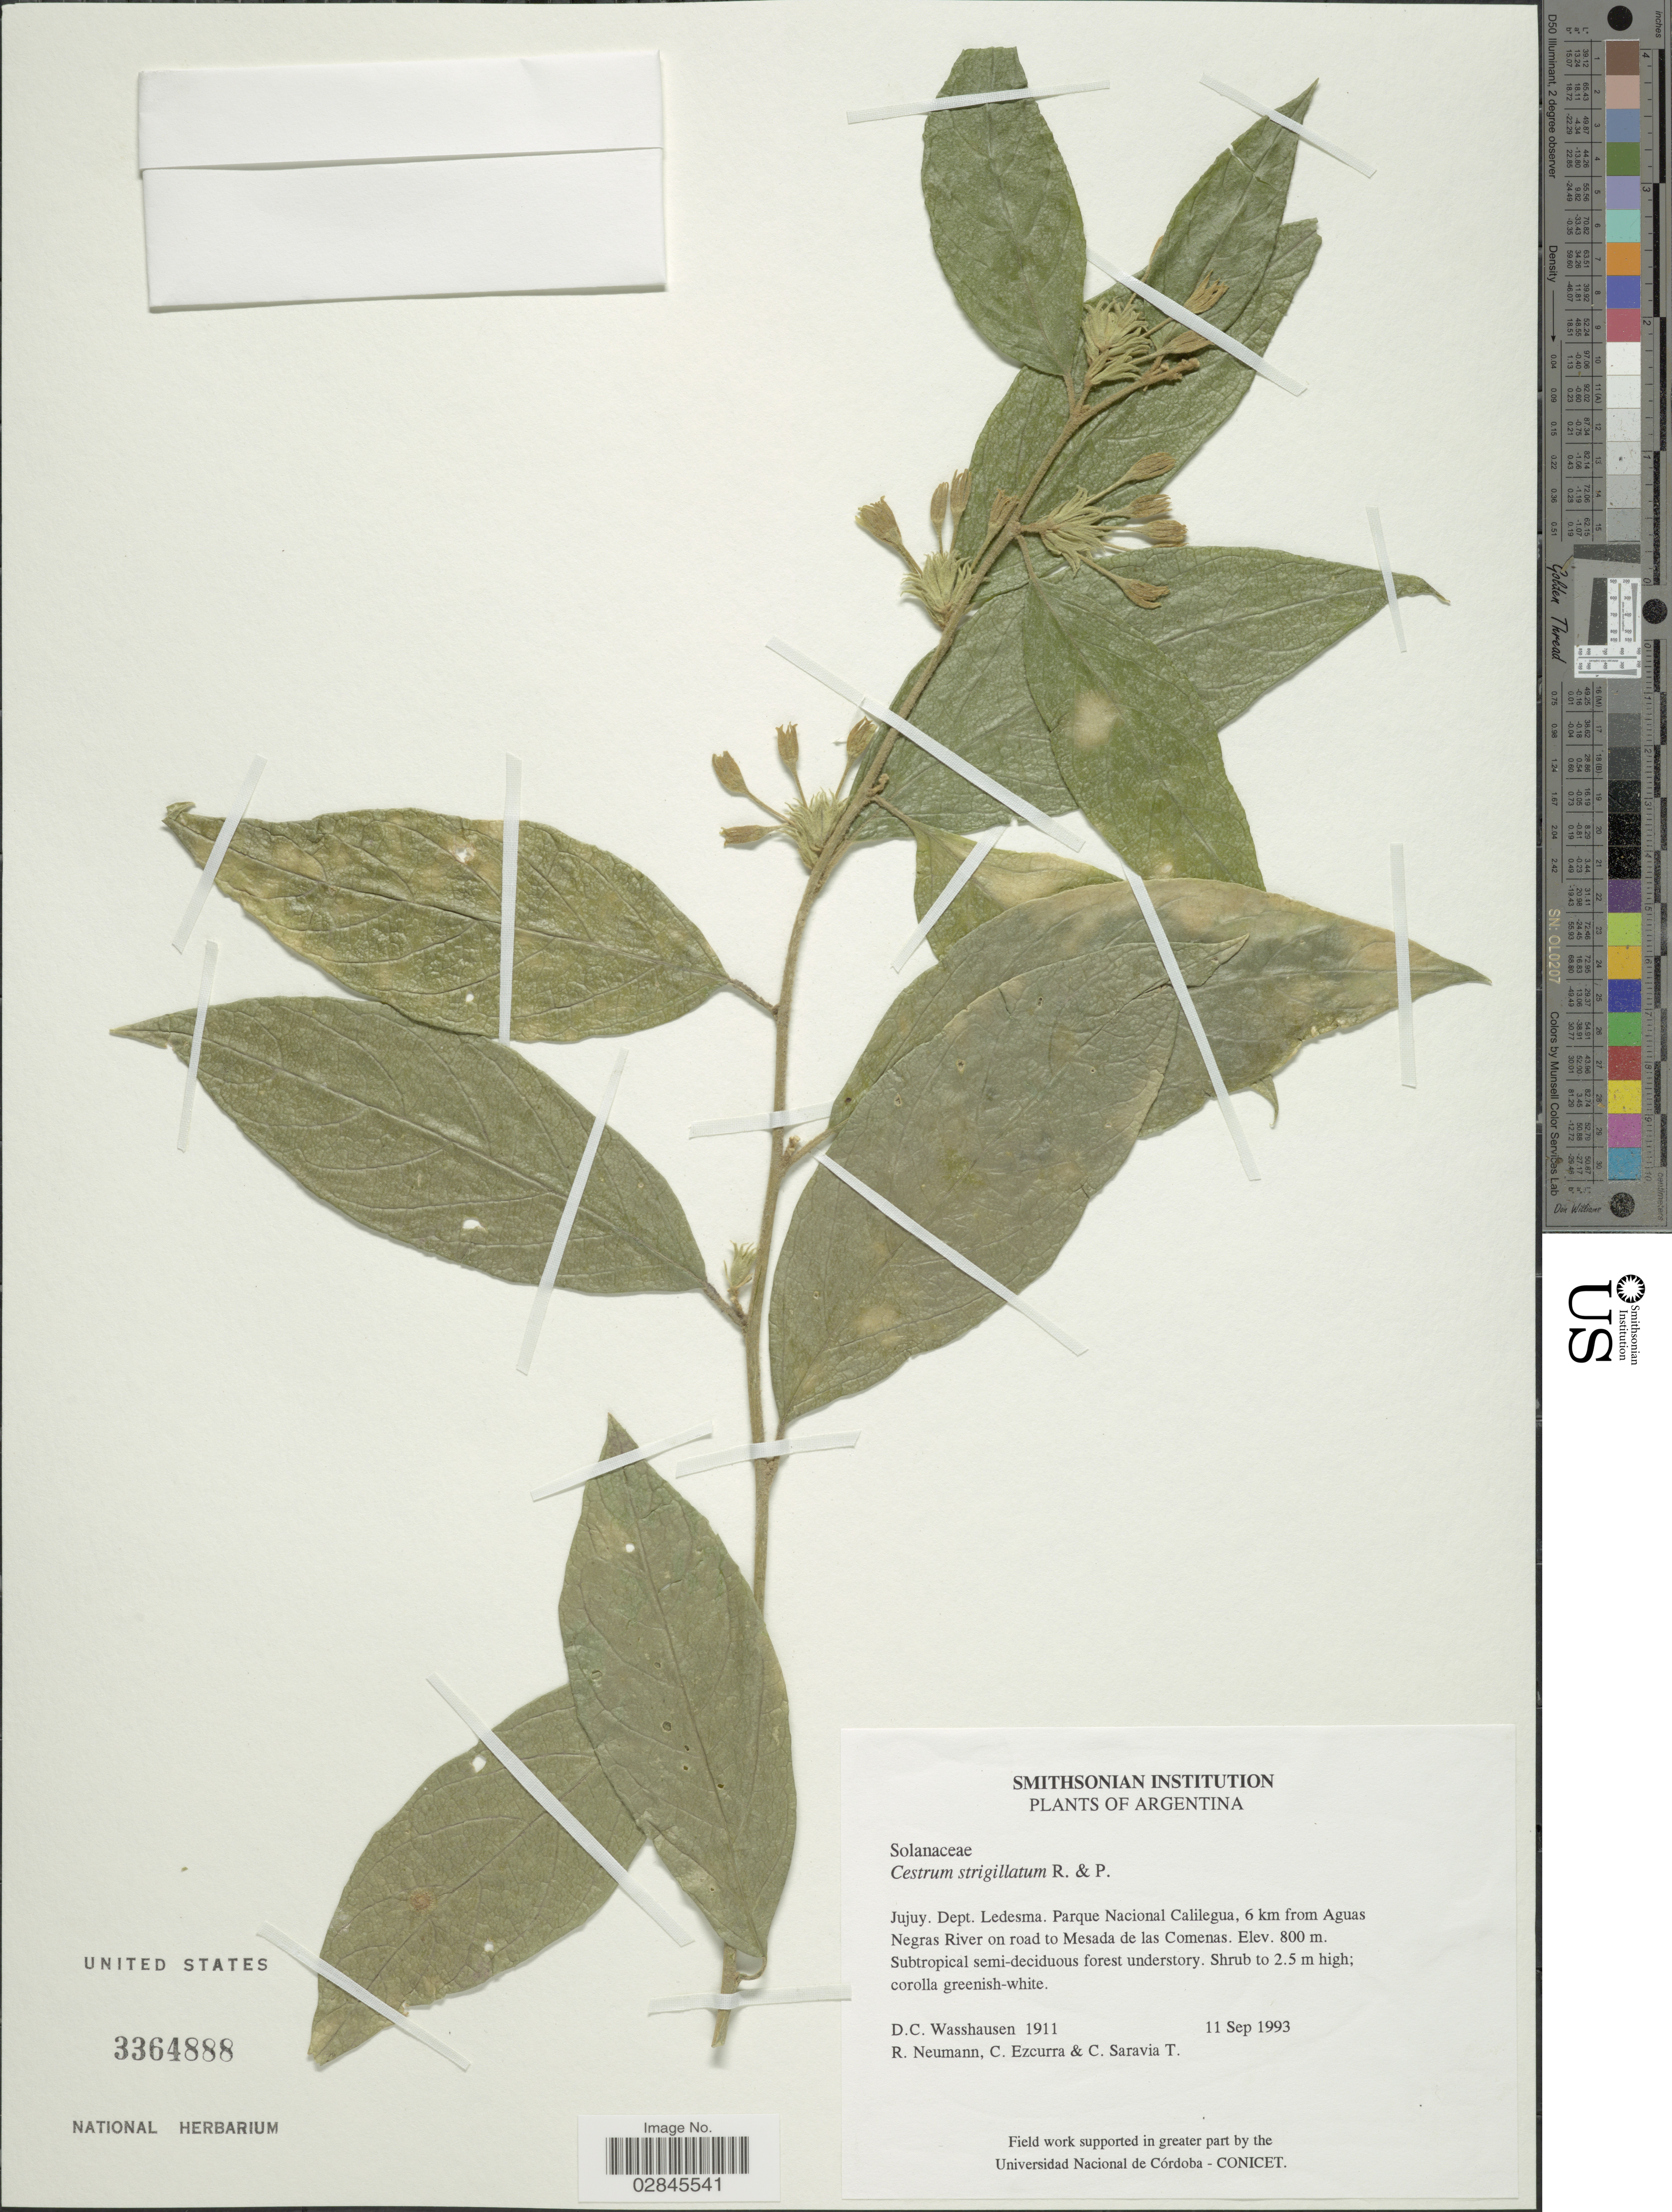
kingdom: Plantae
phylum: Tracheophyta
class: Magnoliopsida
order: Solanales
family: Solanaceae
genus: Cestrum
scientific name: Cestrum strigilatum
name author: Ruiz & Pav.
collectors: D. C. Wasshausen, R. Neumann, C. Ezcurra & C. Saravia T.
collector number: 1911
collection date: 1993-09-11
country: Argentina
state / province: Jujuy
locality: Dept. Ledesma. Parque Nacional Calilegua, 6 km from Aguas Negras River on road to Mesada de las Comenas.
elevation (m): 800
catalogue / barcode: US 3364888